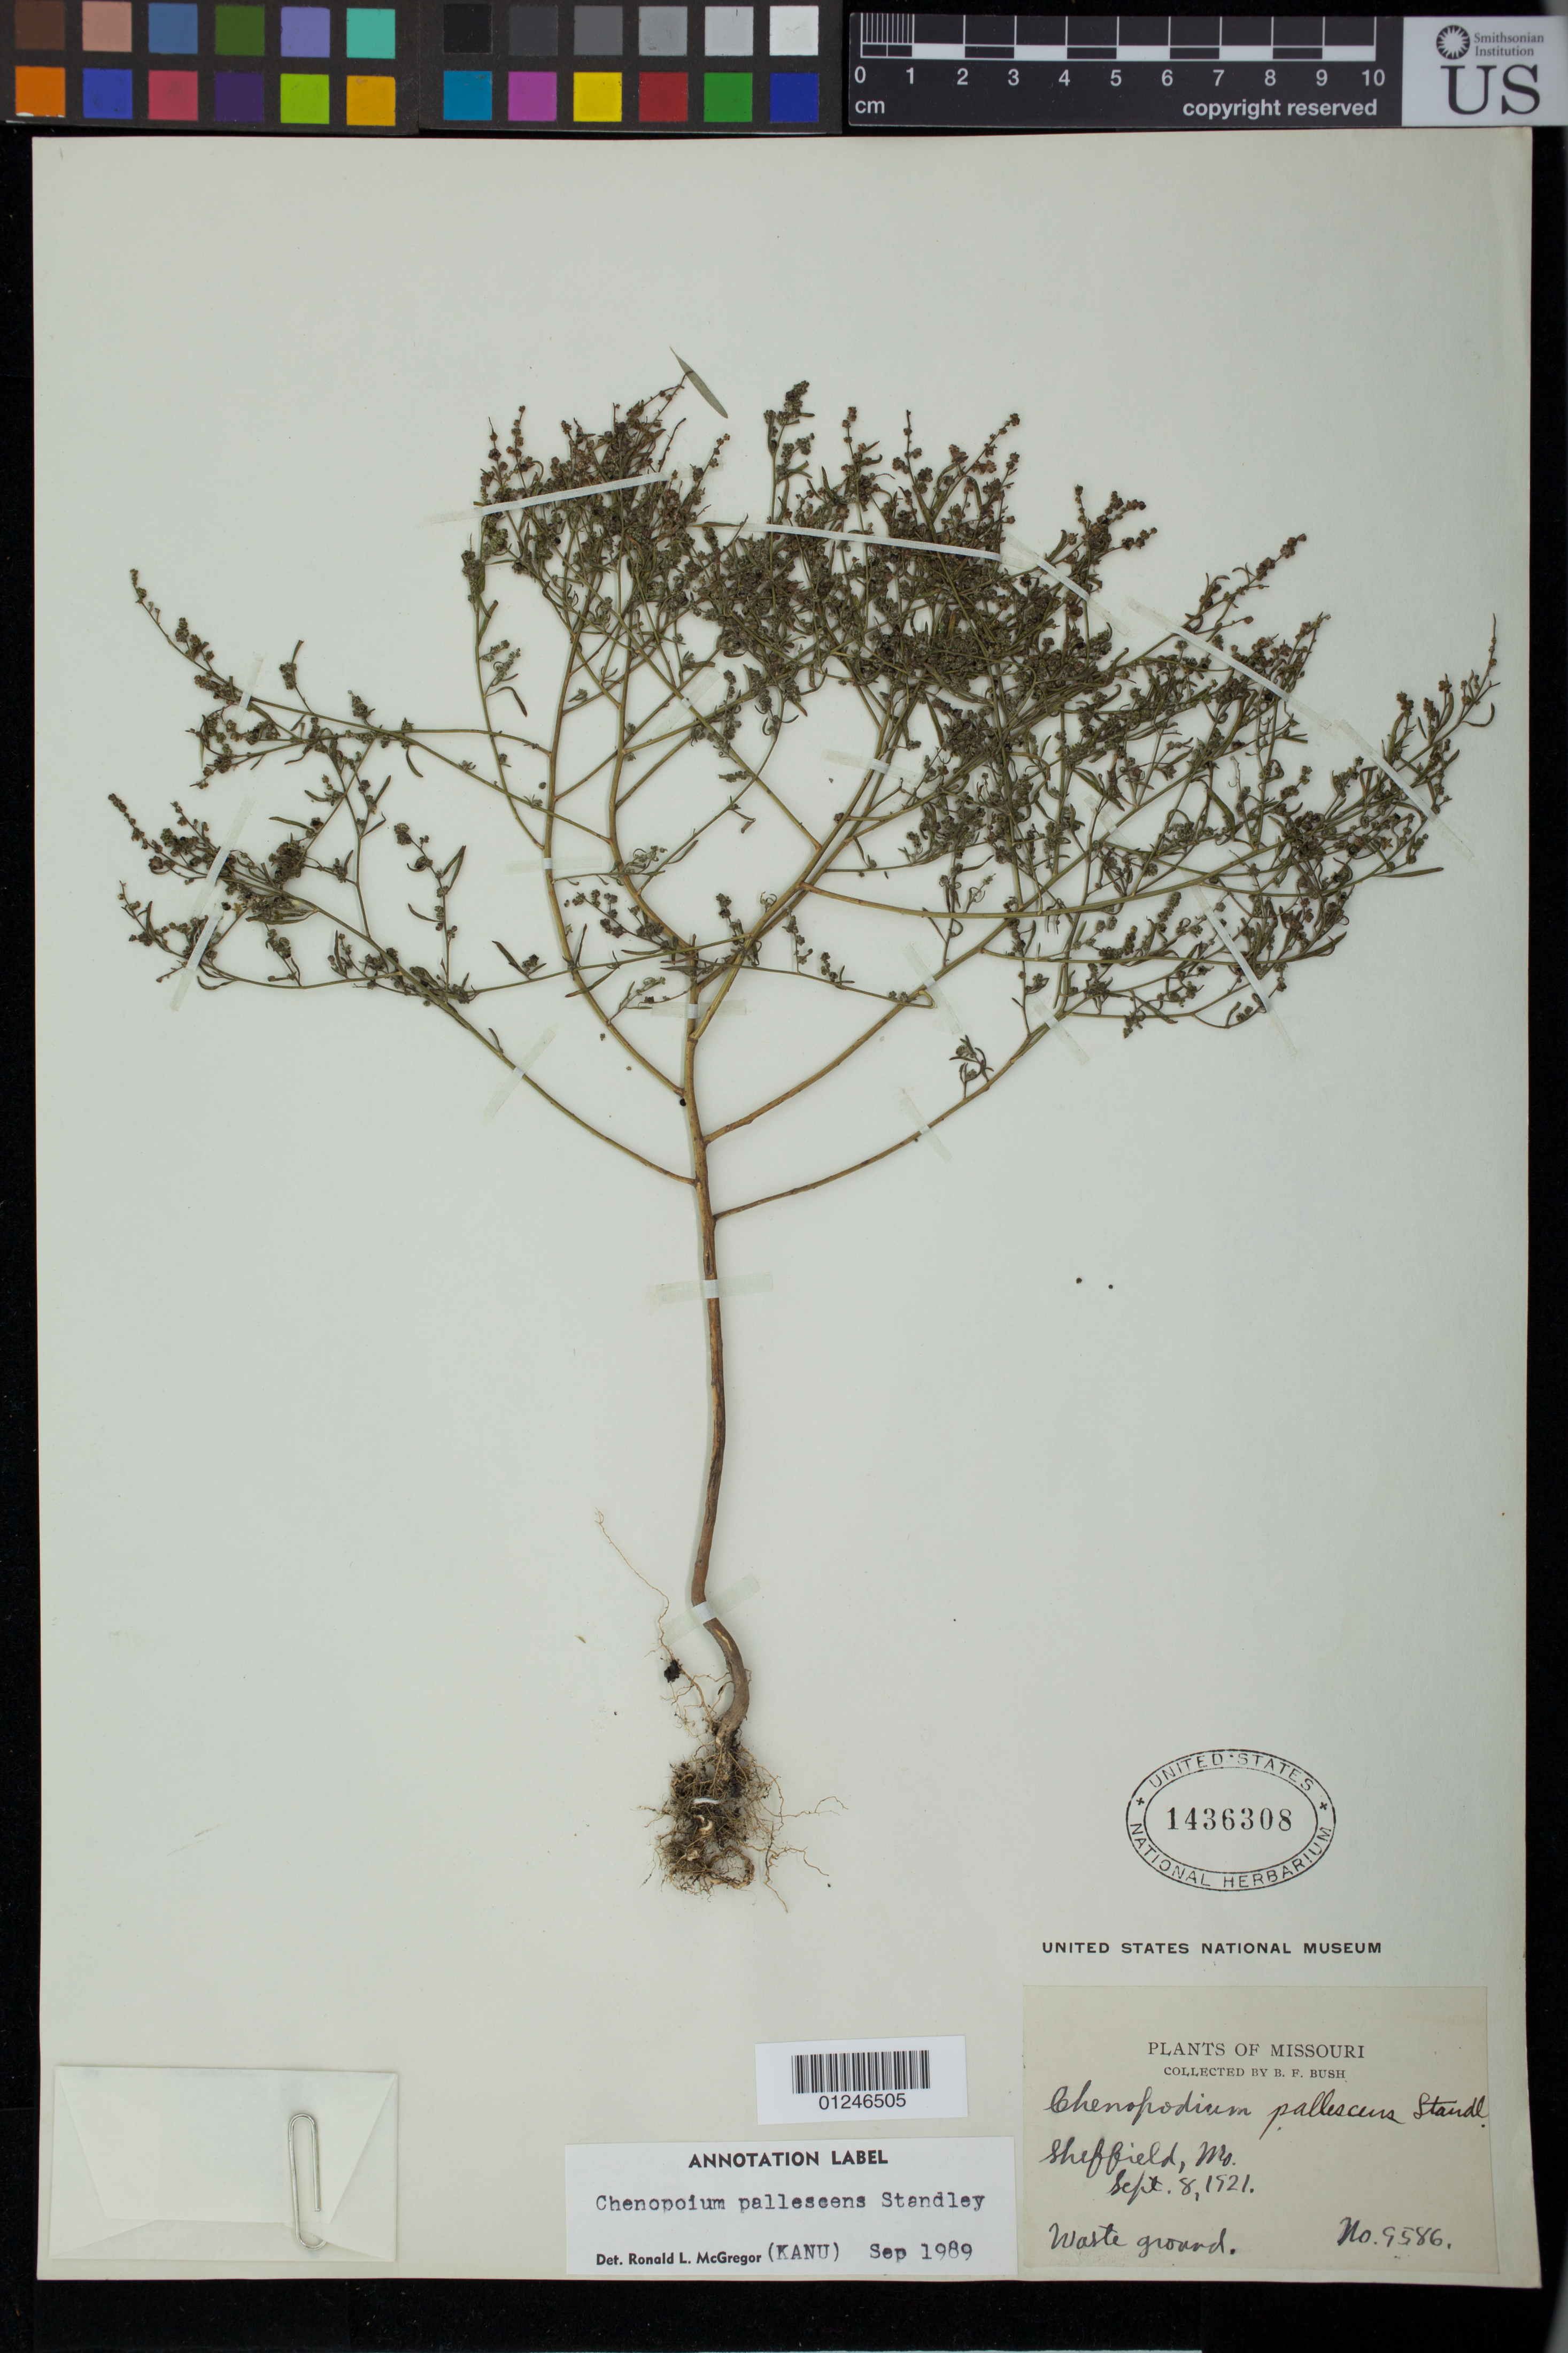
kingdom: Plantae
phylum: Tracheophyta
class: Magnoliopsida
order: Caryophyllales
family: Amaranthaceae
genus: Chenopodium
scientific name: Chenopodium pallescens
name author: Standl.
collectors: B. F. Bush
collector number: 9586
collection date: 1921-09-08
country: United States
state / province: Missouri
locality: Sheffield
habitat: Waste ground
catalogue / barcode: US 1436308